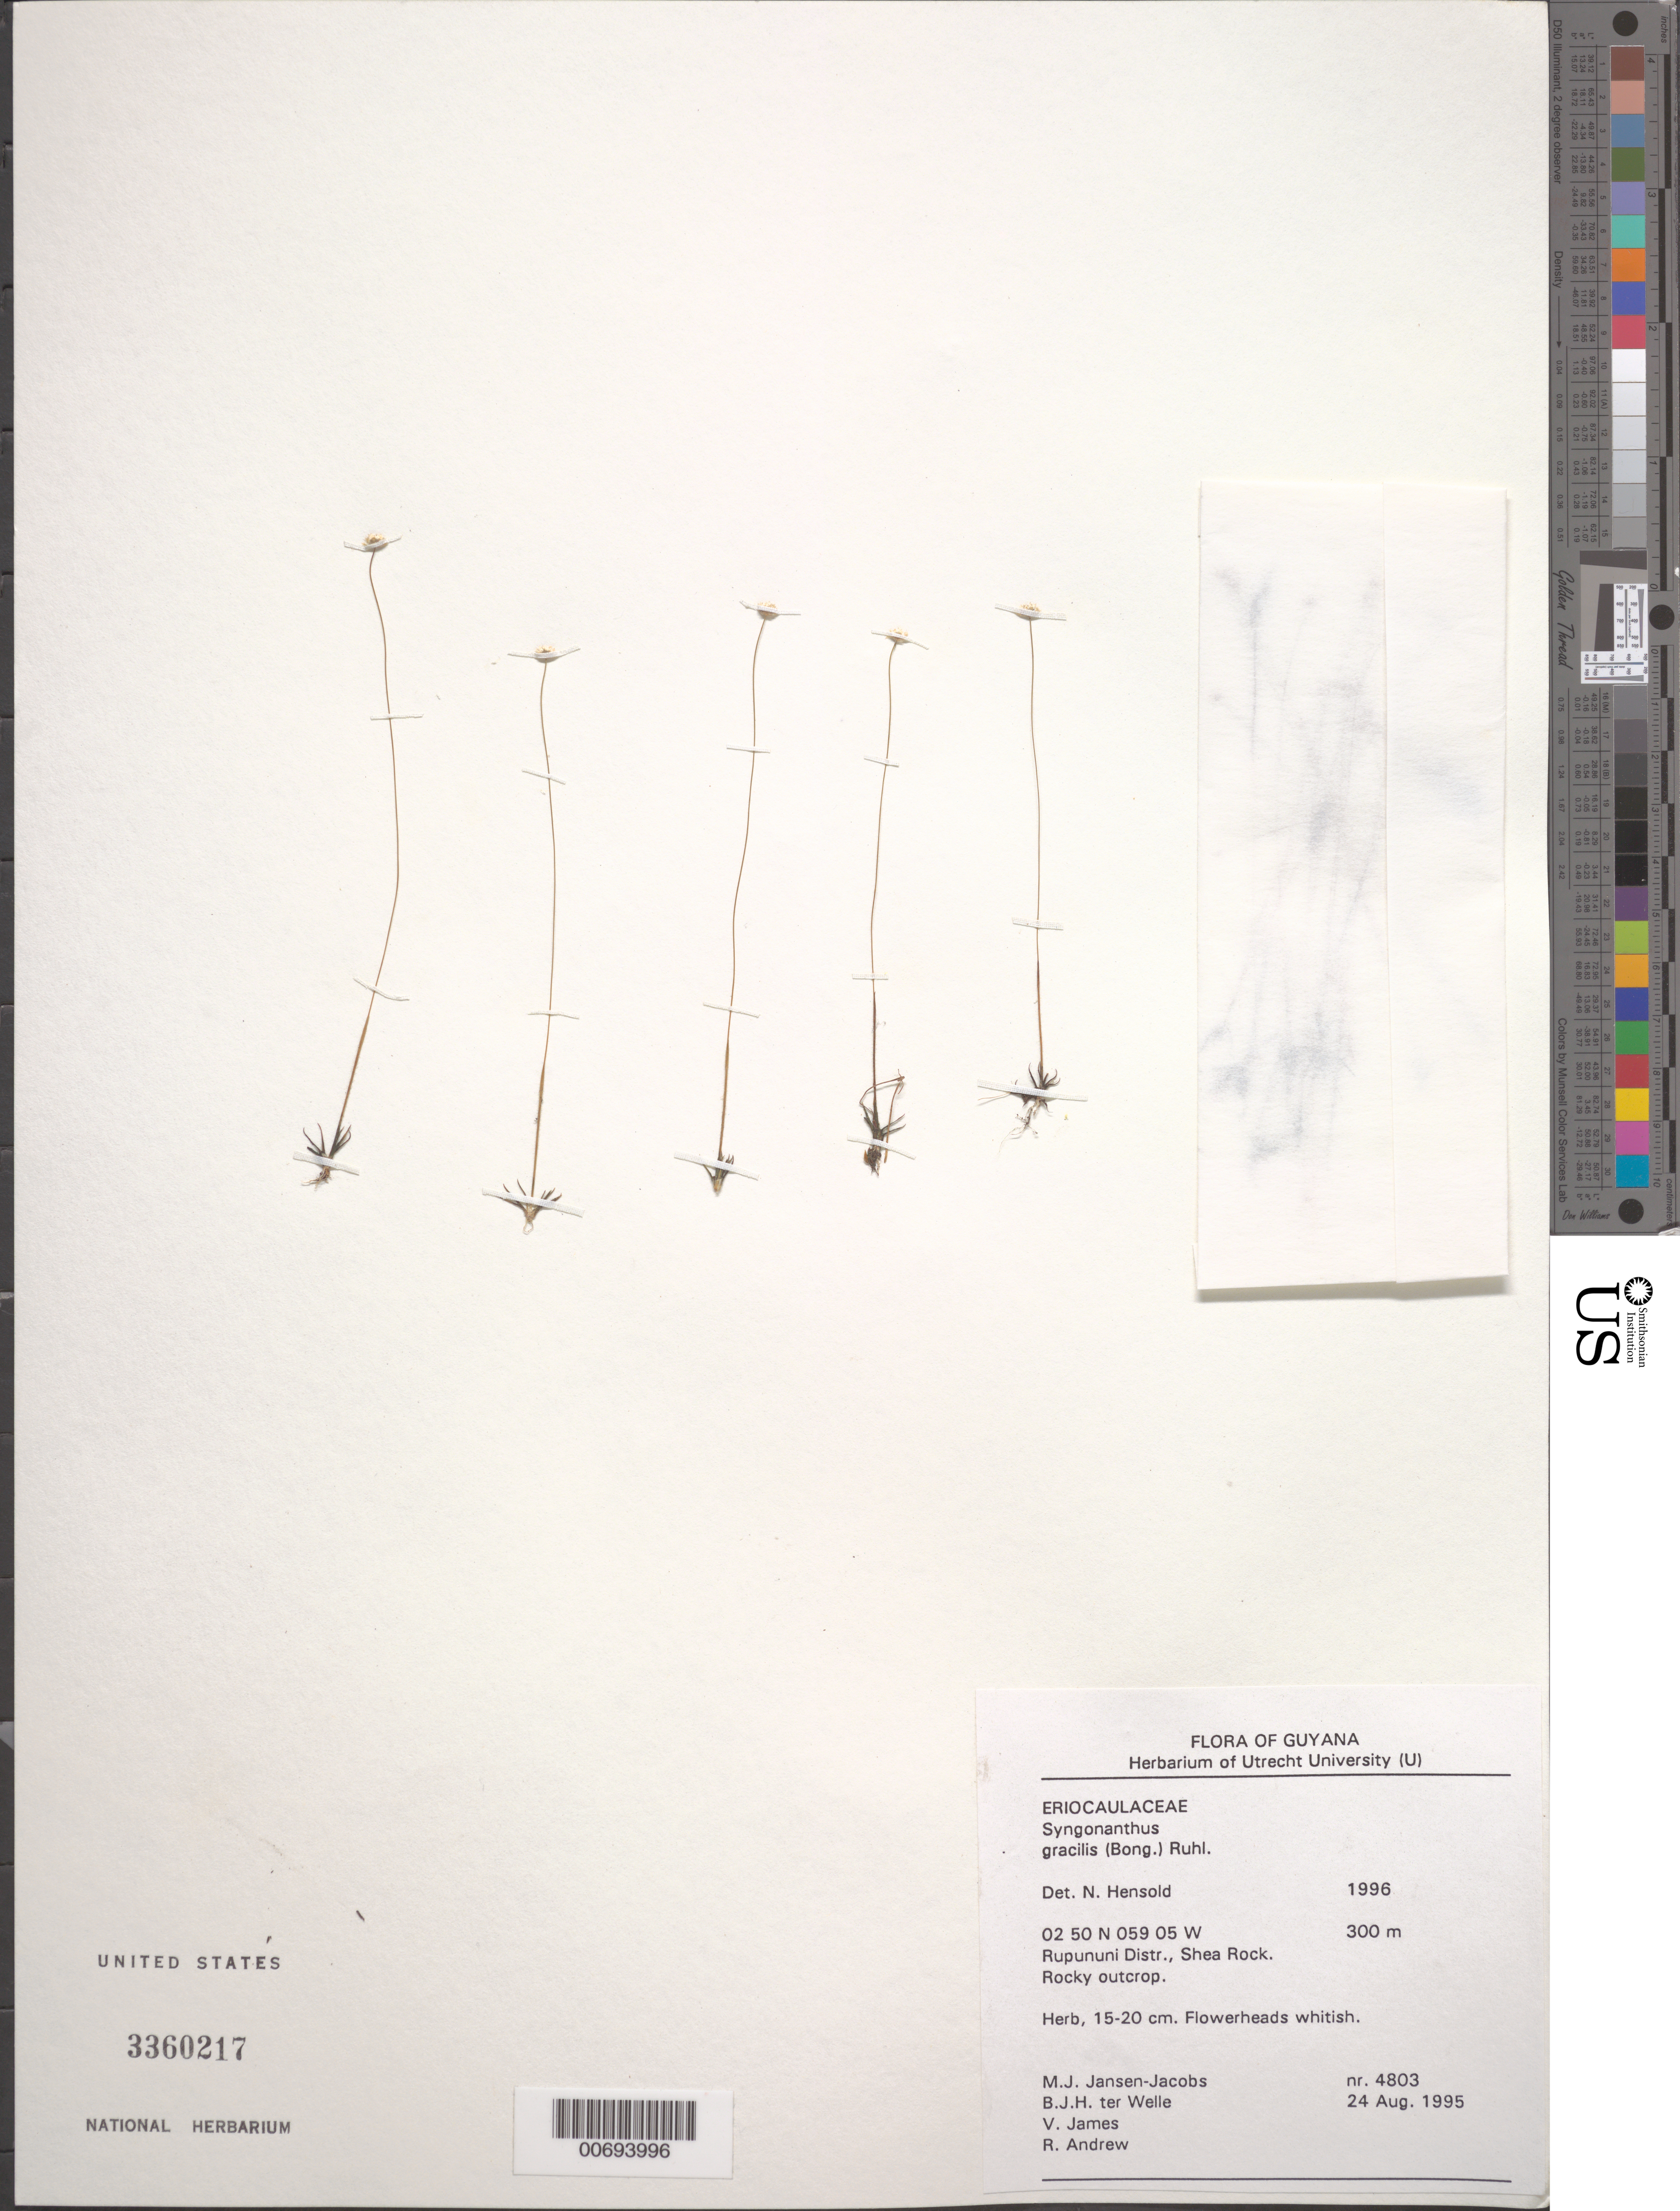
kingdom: Plantae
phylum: Tracheophyta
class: Liliopsida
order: Poales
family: Eriocaulaceae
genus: Syngonanthus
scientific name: Syngonanthus gracilis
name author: (Bong.) Ruhland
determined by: Hensold, N.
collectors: M. J. Jansen-Jacobs, B. Welle, V. James & R. Andrew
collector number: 4803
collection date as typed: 24-Aug-95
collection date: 1995-08-24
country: Guyana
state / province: U. Takutu-U. Essequibo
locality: Shea Rock, Rupununi Dist.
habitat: Rocky outcrop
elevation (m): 300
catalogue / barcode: US 3360217